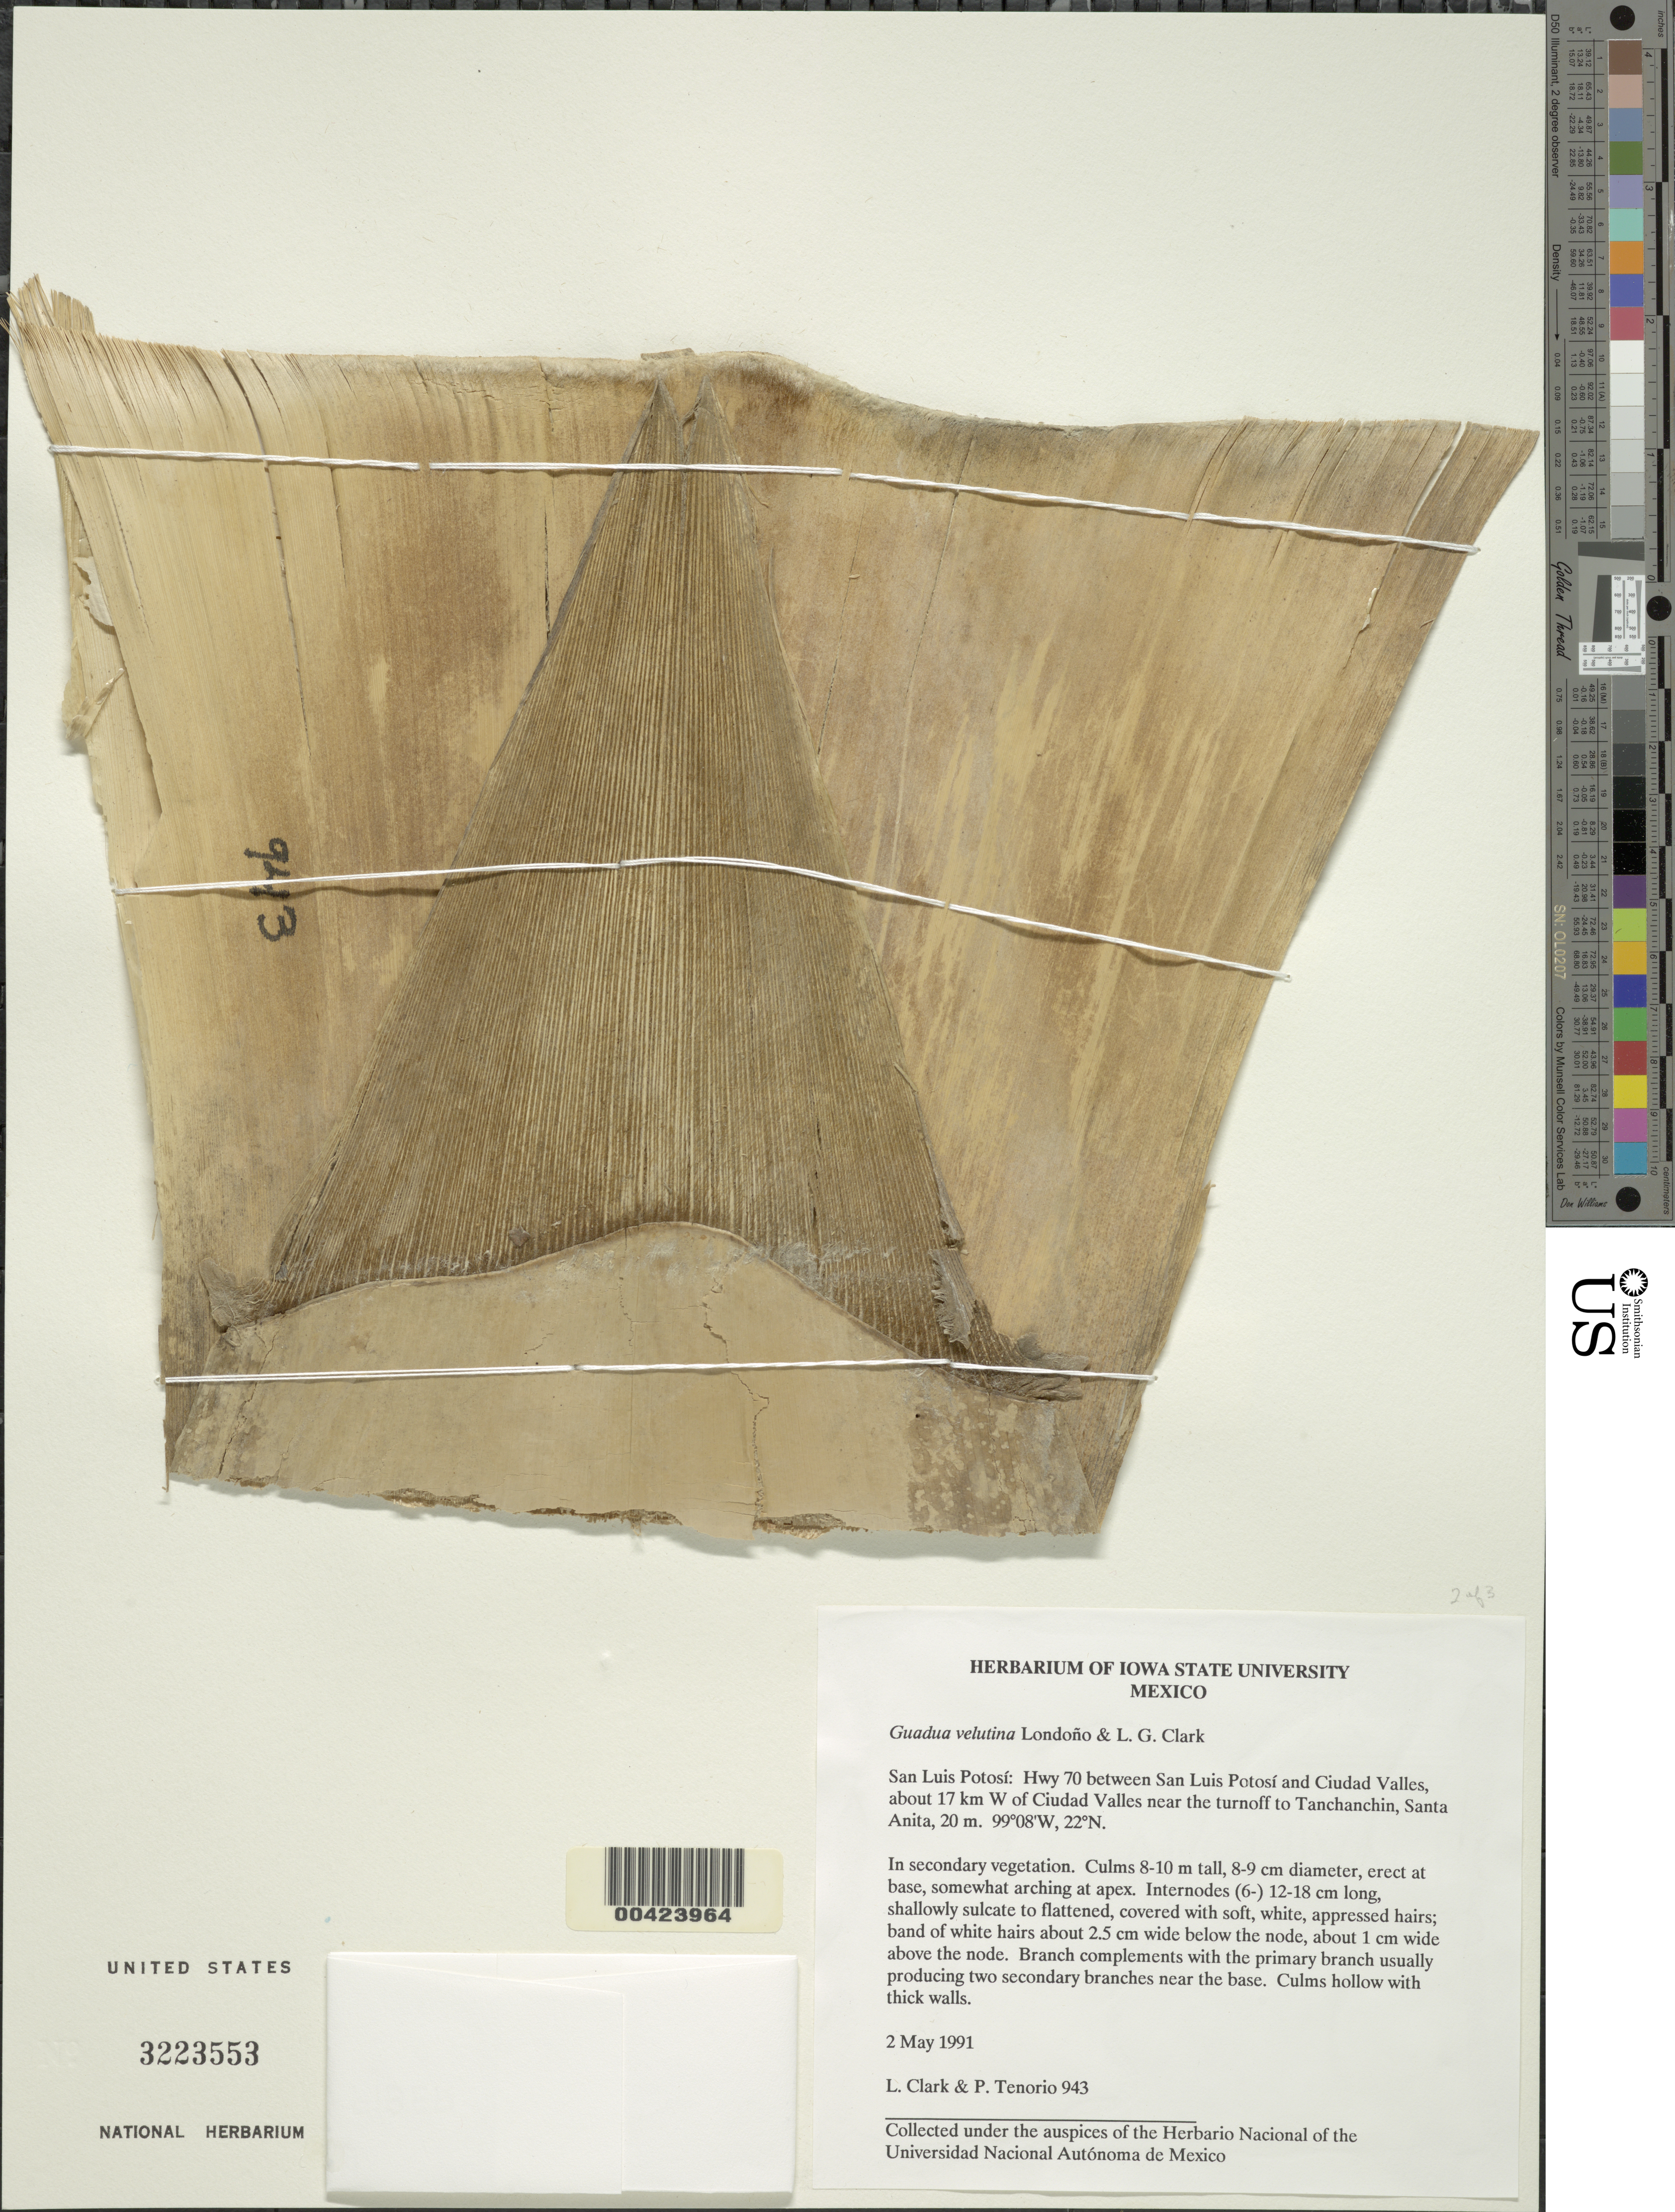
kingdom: Plantae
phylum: Tracheophyta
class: Liliopsida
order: Poales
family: Poaceae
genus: Guadua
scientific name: Guadua velutina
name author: Londoño & L.G. Clark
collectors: L. G. Clark & P. Tenorio L.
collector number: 943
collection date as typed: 02 May 1991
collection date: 1991-05-02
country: Mexico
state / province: San Luis Potosí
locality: Los cuates; hwy 70 between San Luis Potosi and cuidad valles, km 39-38 abut 32 km W of cuidad valles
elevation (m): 20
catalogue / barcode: US 3223553